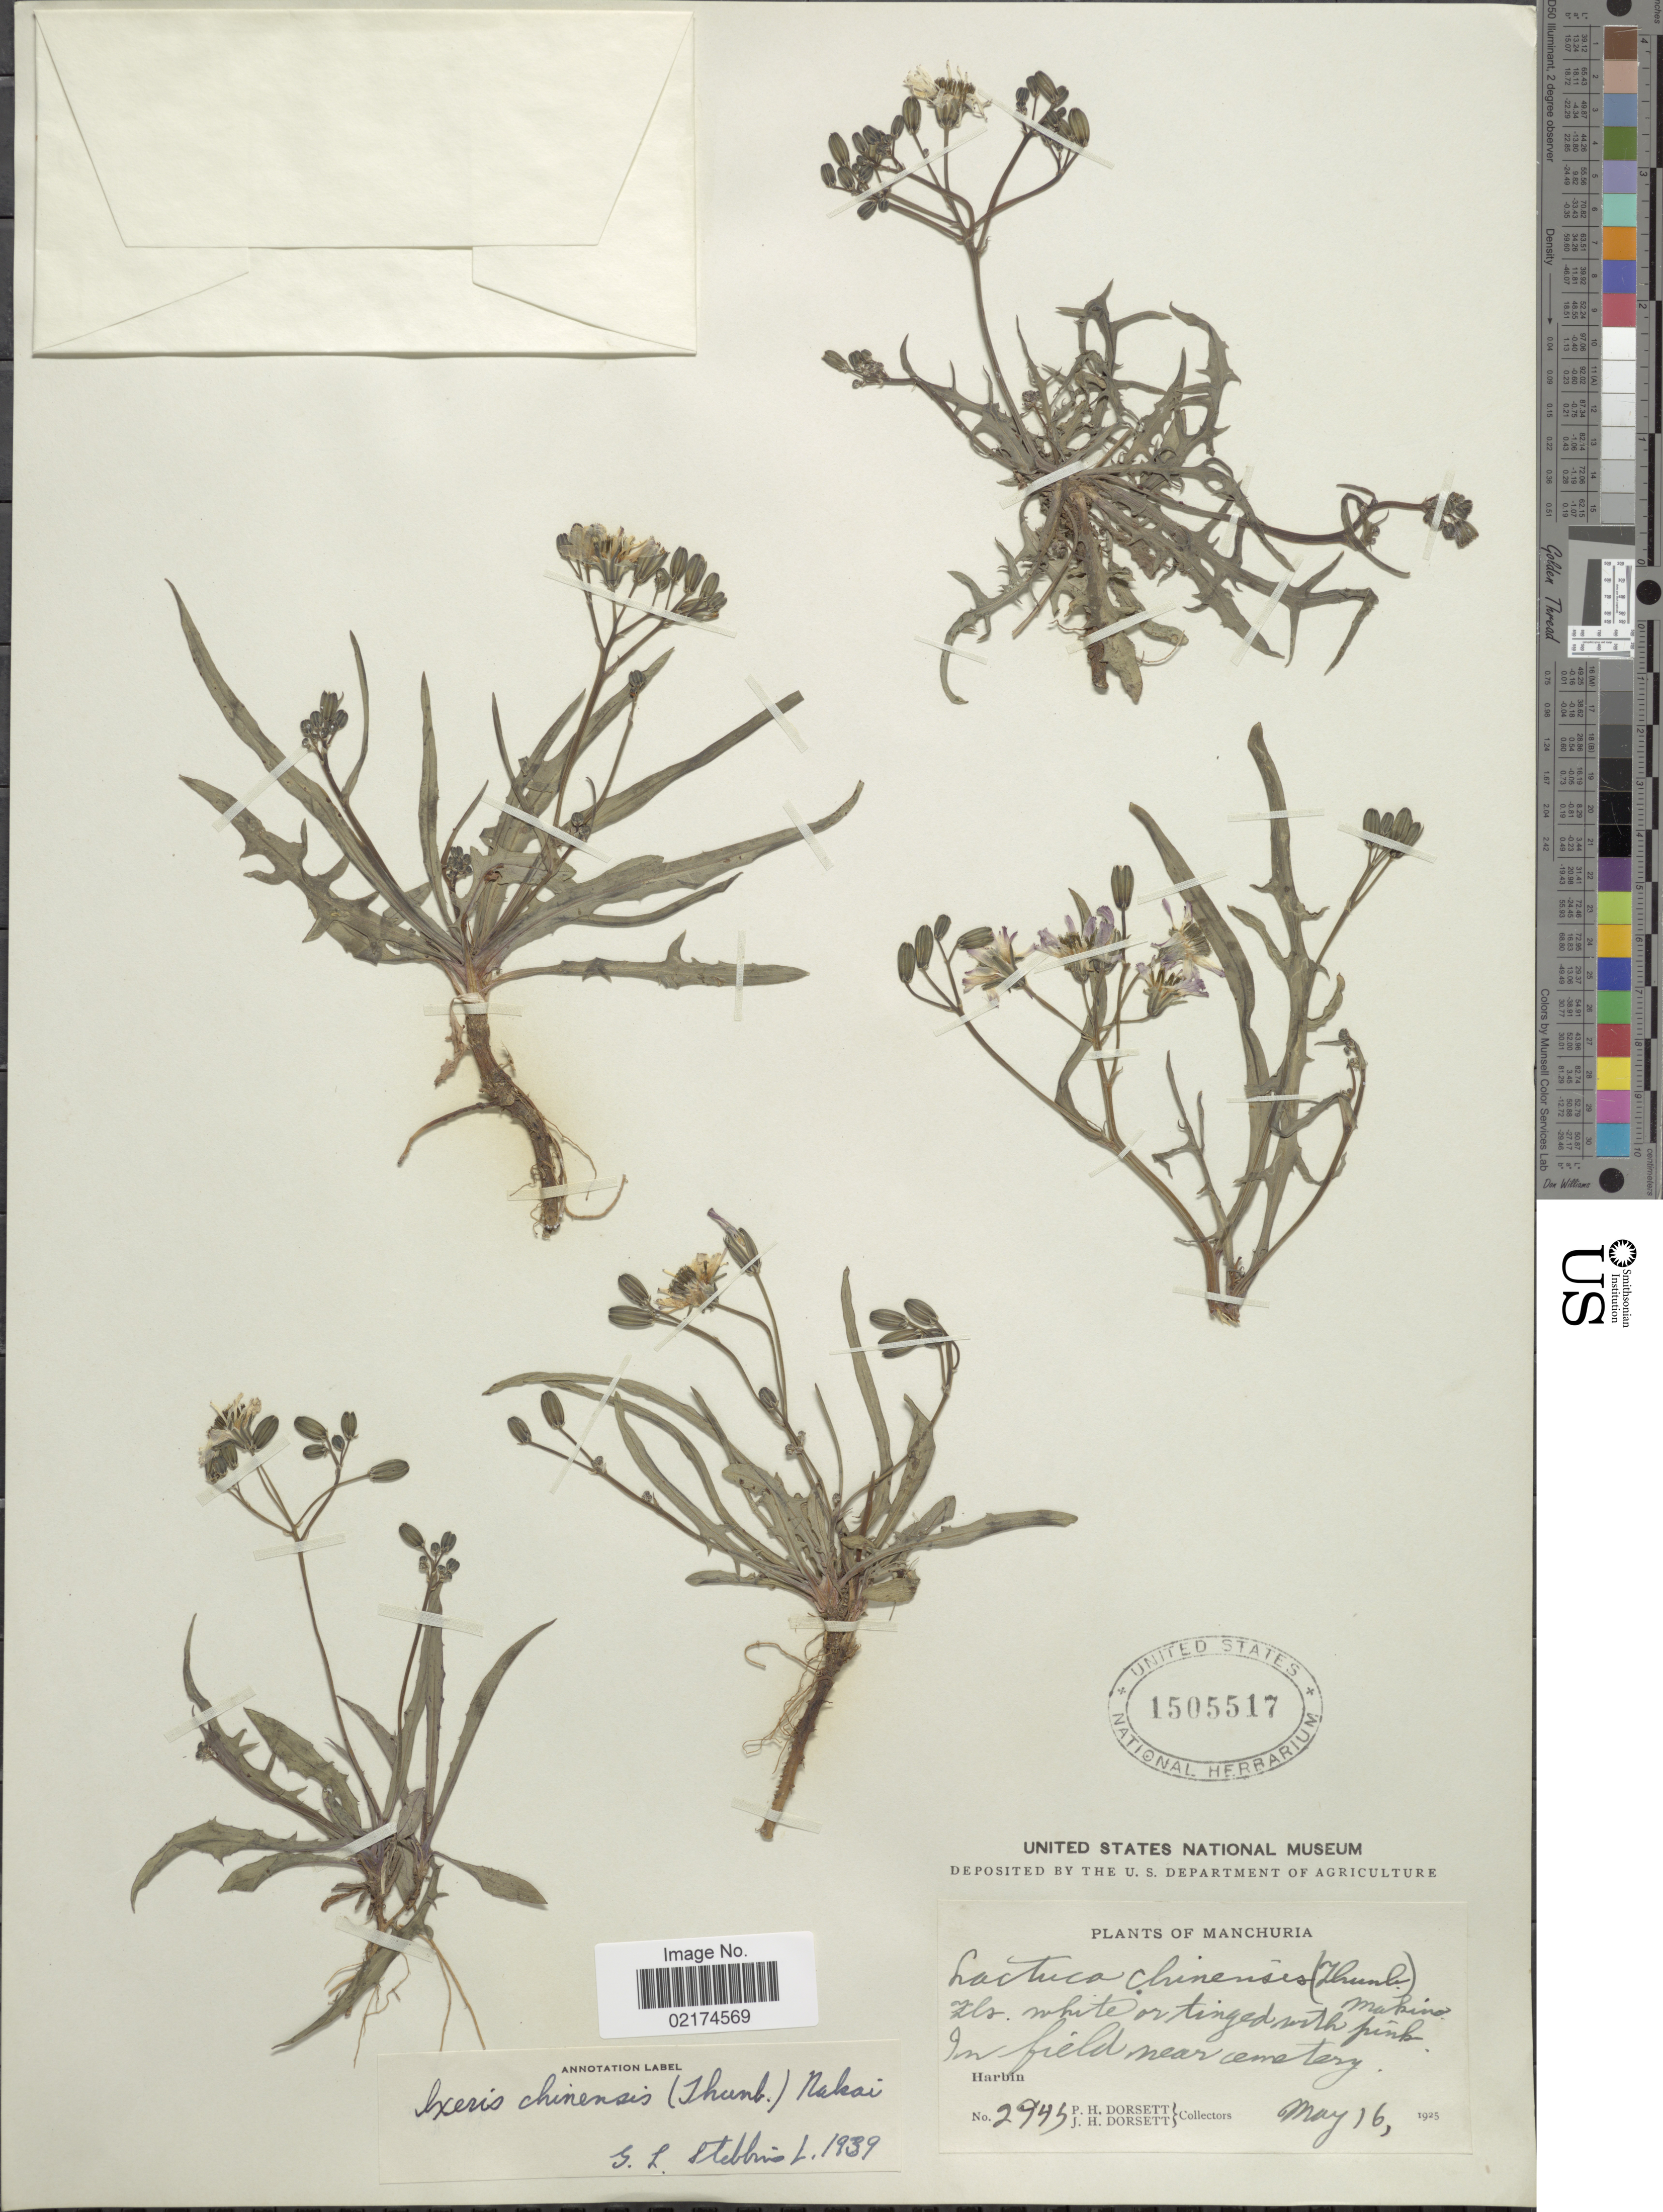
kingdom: Plantae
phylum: Tracheophyta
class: Magnoliopsida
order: Asterales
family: Asteraceae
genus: Ixeris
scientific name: Ixeris chinensis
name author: (Thunb.) Nakai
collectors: P. H. Dorsett & J. Dorsett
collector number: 2945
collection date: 1925-05-16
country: China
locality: Manchuria, Harbin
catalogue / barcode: US 1505517